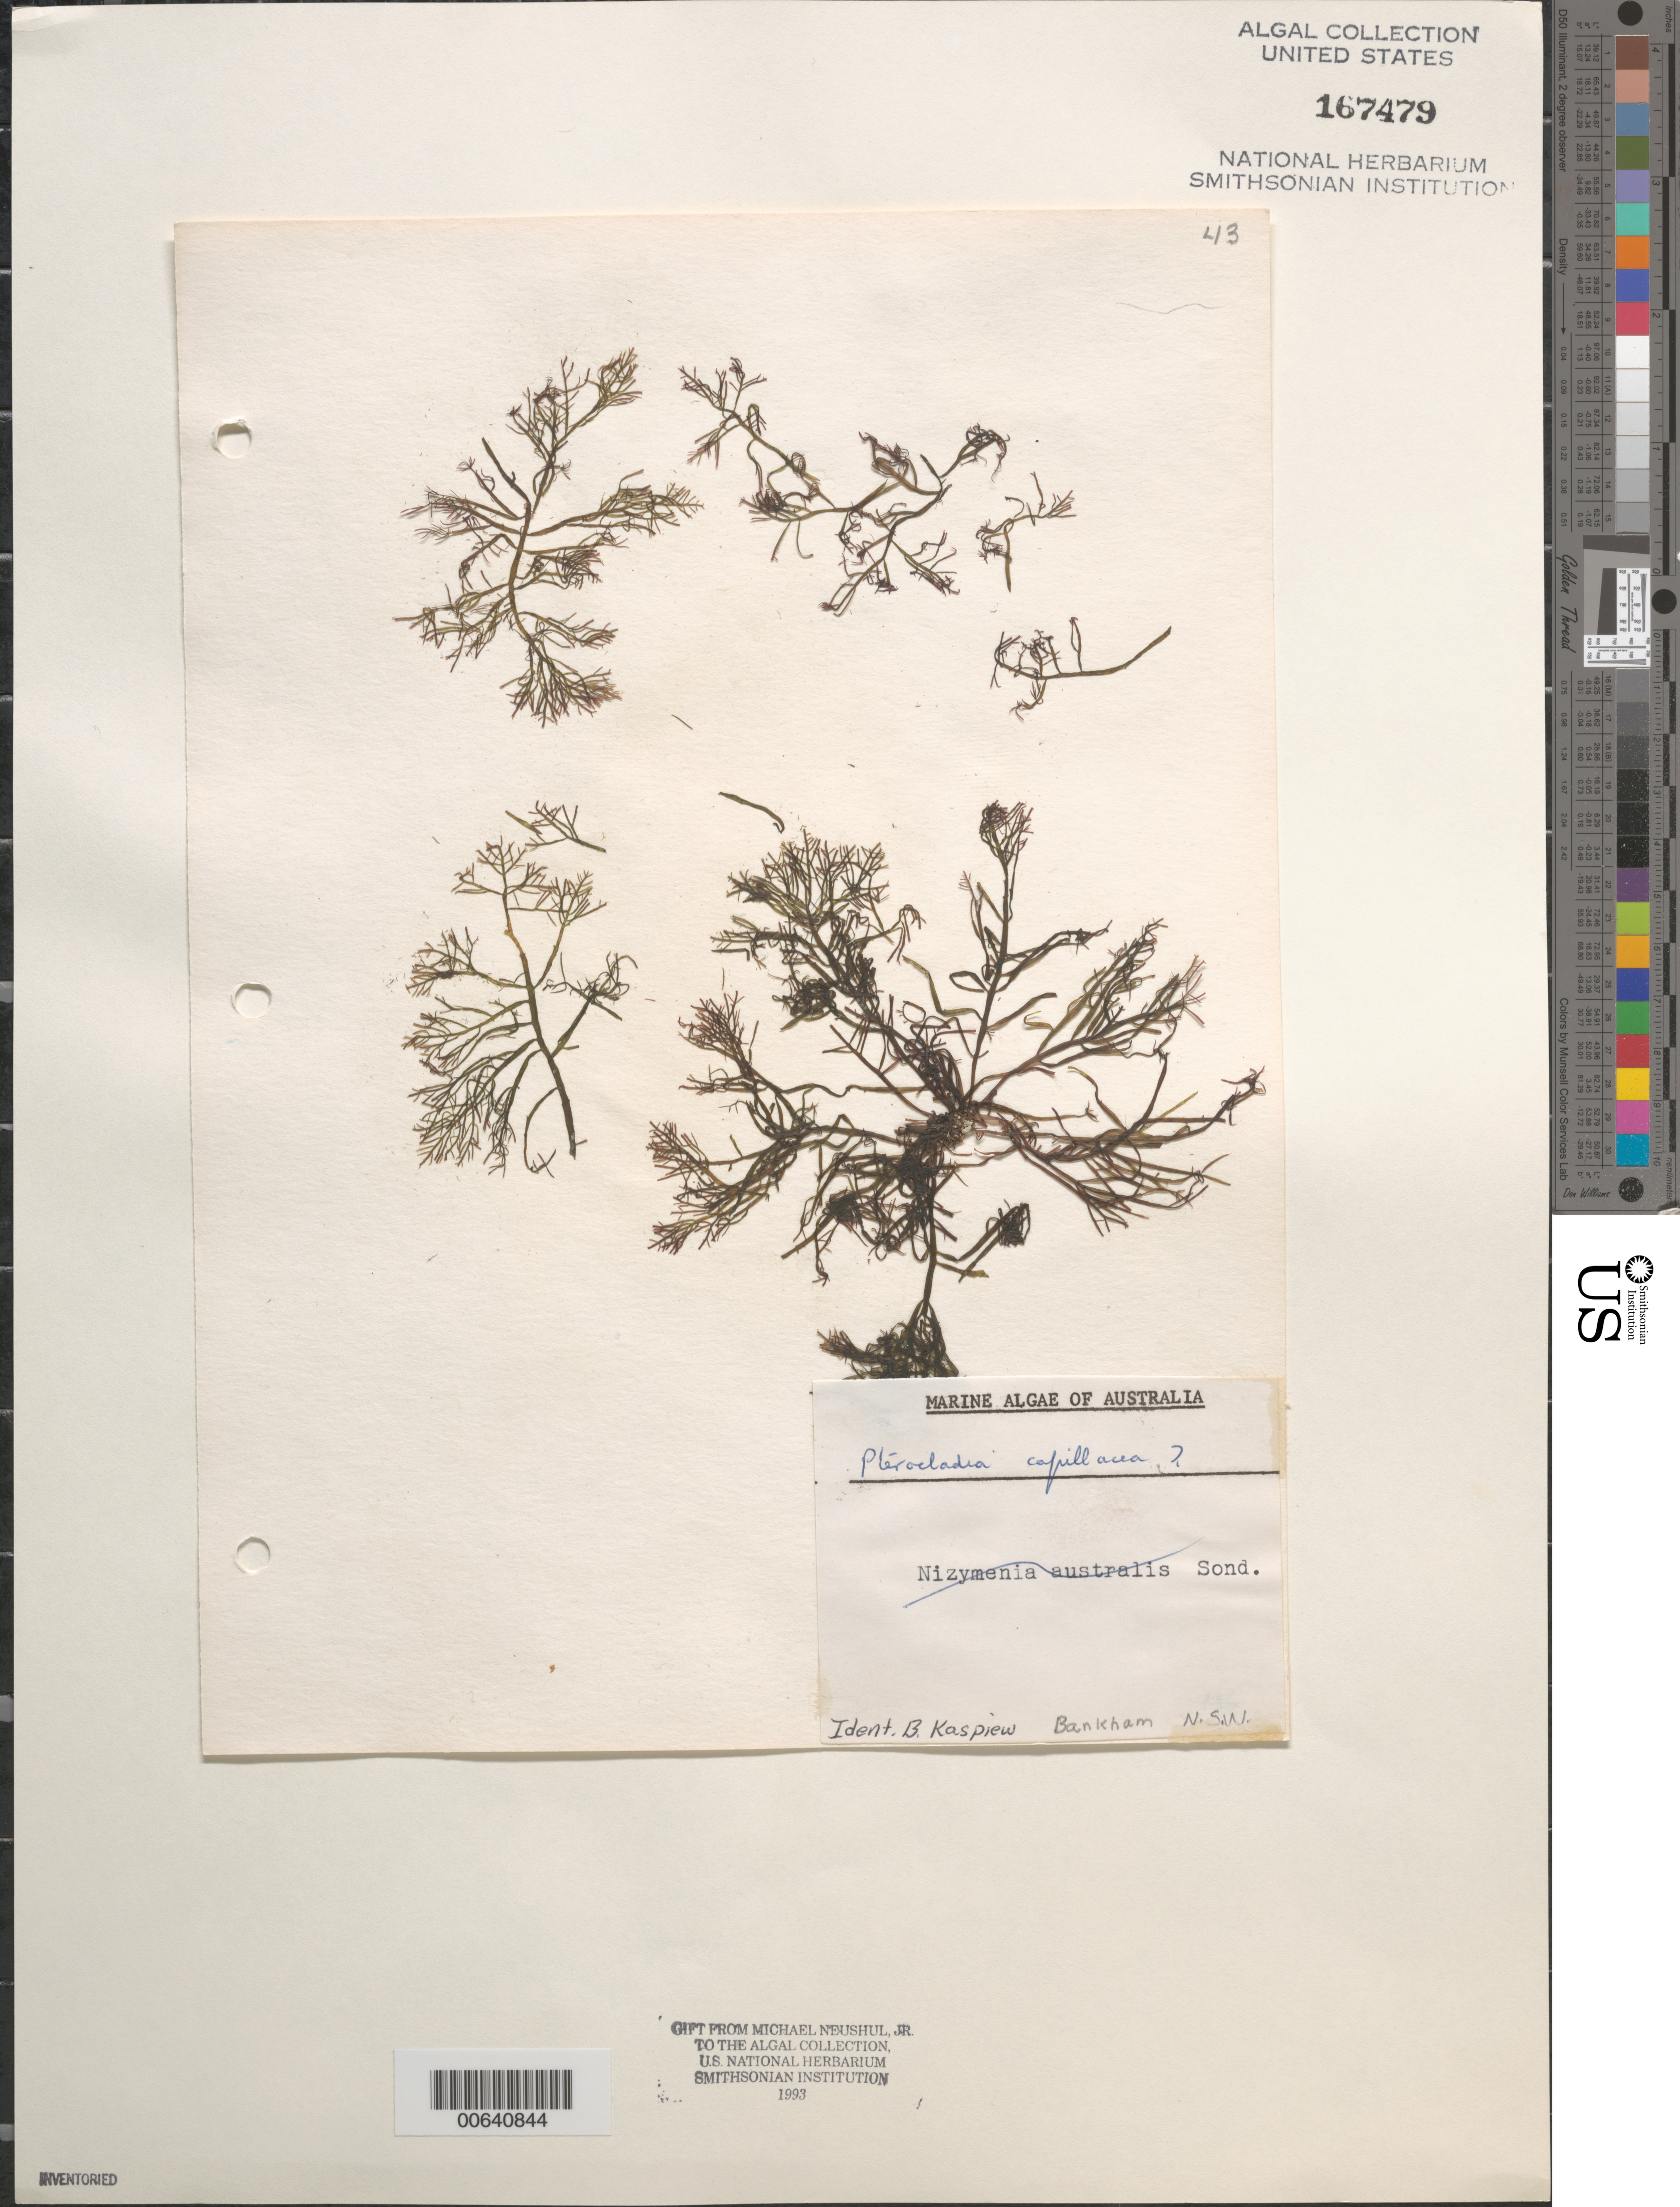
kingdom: Plantae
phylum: Rhodophyta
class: Florideophyceae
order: Gelidiales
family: Pterocladiaceae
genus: Pterocladiella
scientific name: Pterocladiella capillacea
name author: (S.G. Gmel.) Santelices & Hommers.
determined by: Algae name updating Project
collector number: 43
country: Australia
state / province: New South Wales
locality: Bankham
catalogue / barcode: US 167479